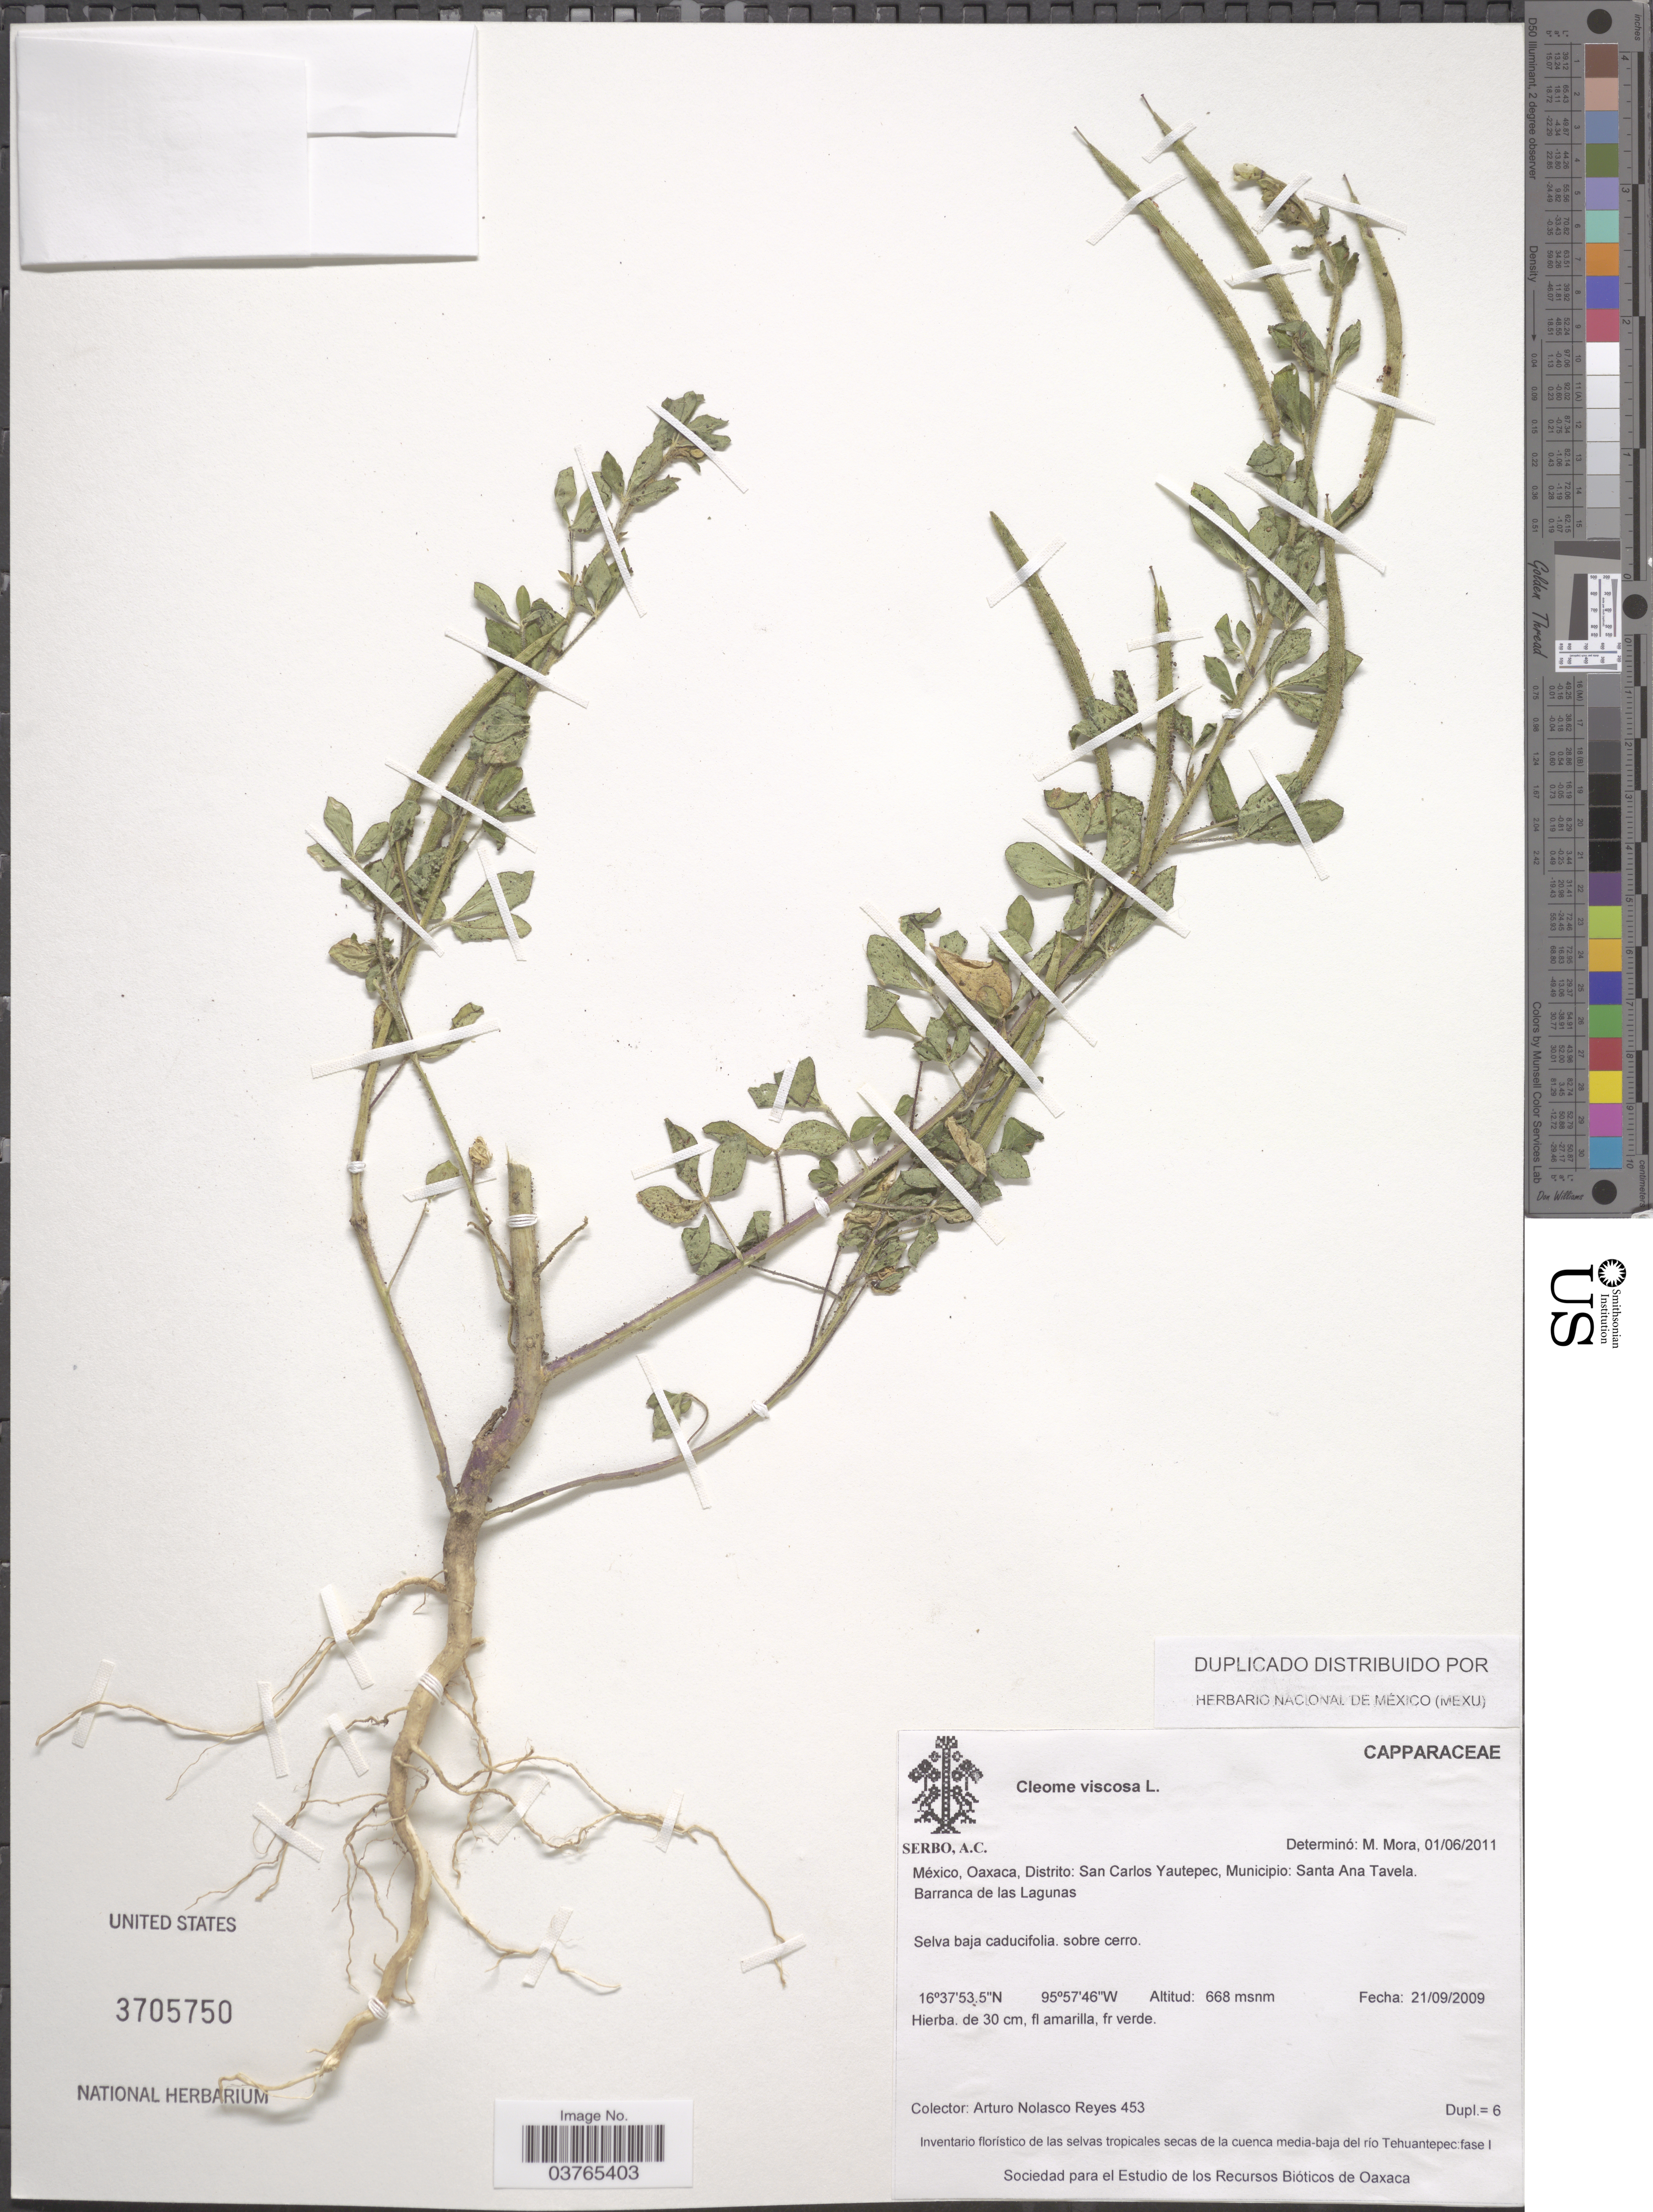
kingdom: Plantae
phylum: Tracheophyta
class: Magnoliopsida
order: Brassicales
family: Cleomaceae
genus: Arivela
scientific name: Arivela viscosa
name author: (L.) Raf.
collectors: A. Reyes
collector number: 453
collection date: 2009-09-21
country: Mexico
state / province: Oaxaca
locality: Distrito: San Carlos Yautepec, Municipio: Santa Ana Tavela. Barranca de las Lagunas.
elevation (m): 668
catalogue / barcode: US 3705750